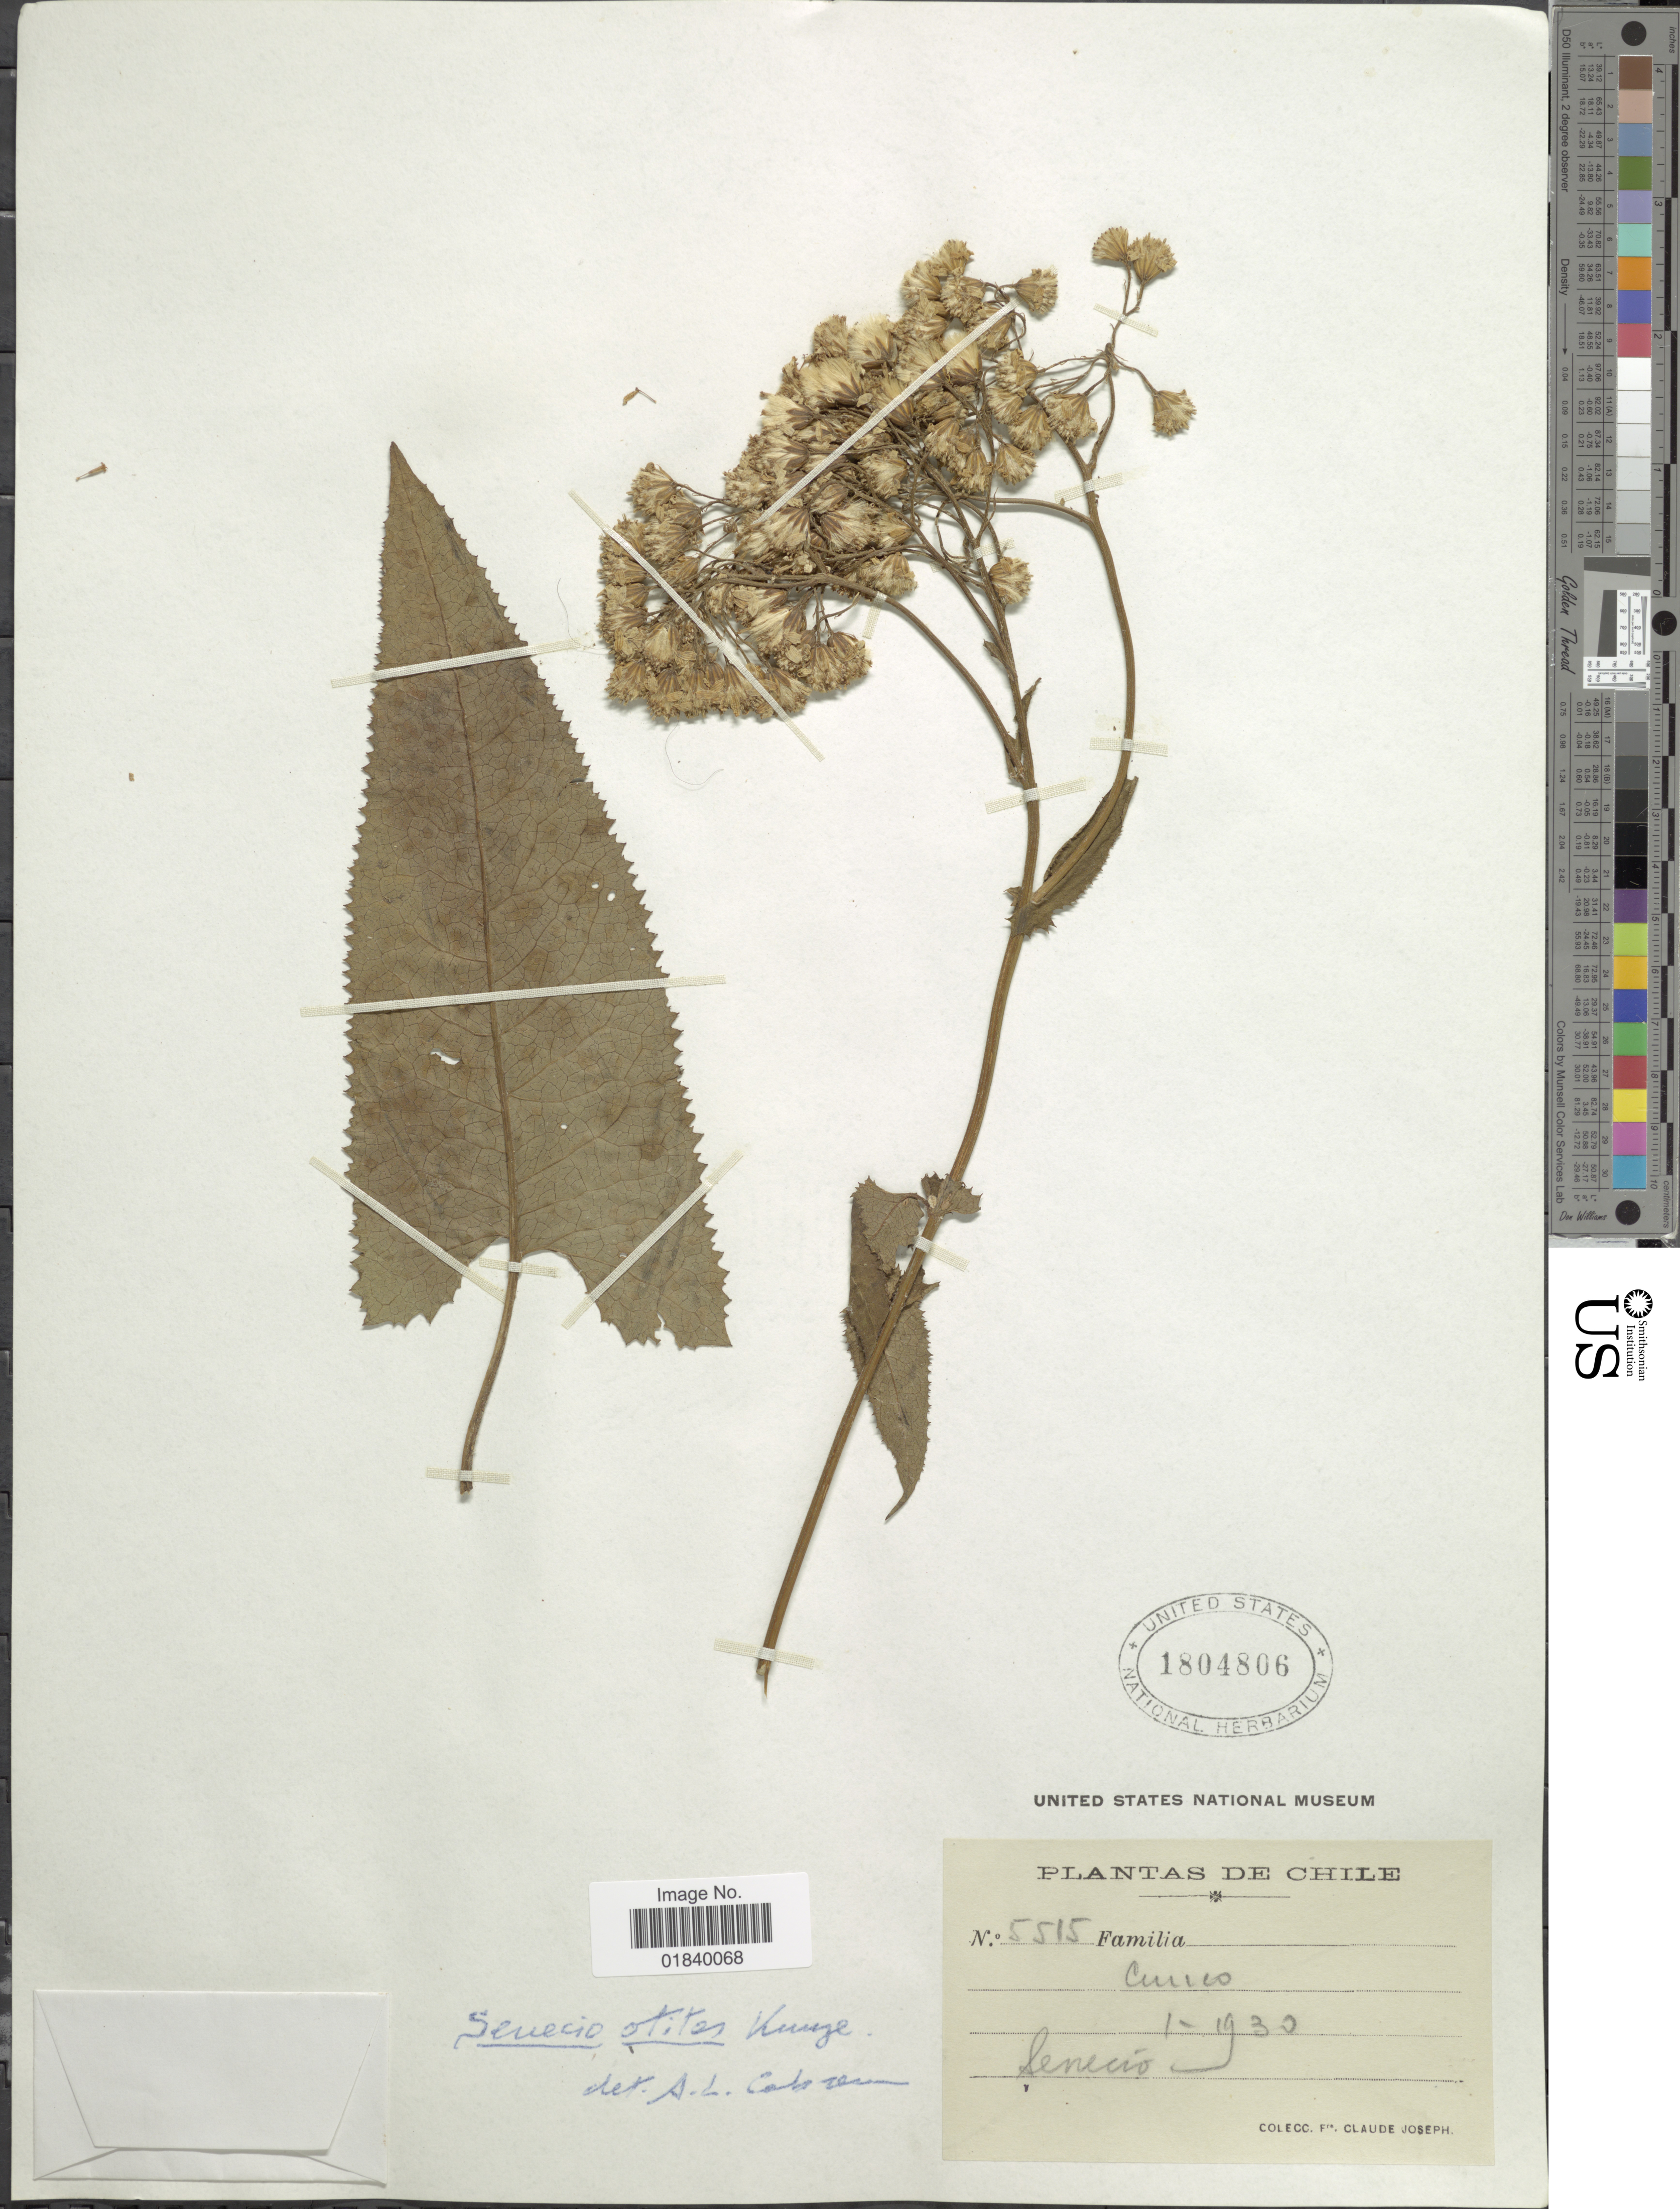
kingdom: Plantae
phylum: Tracheophyta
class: Magnoliopsida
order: Asterales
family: Asteraceae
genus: Senecio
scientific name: Senecio otites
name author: Kunze & DC.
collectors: Bro. Claude-Joseph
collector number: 5515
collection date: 1930-01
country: Chile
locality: Cunco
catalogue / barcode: US 1804806